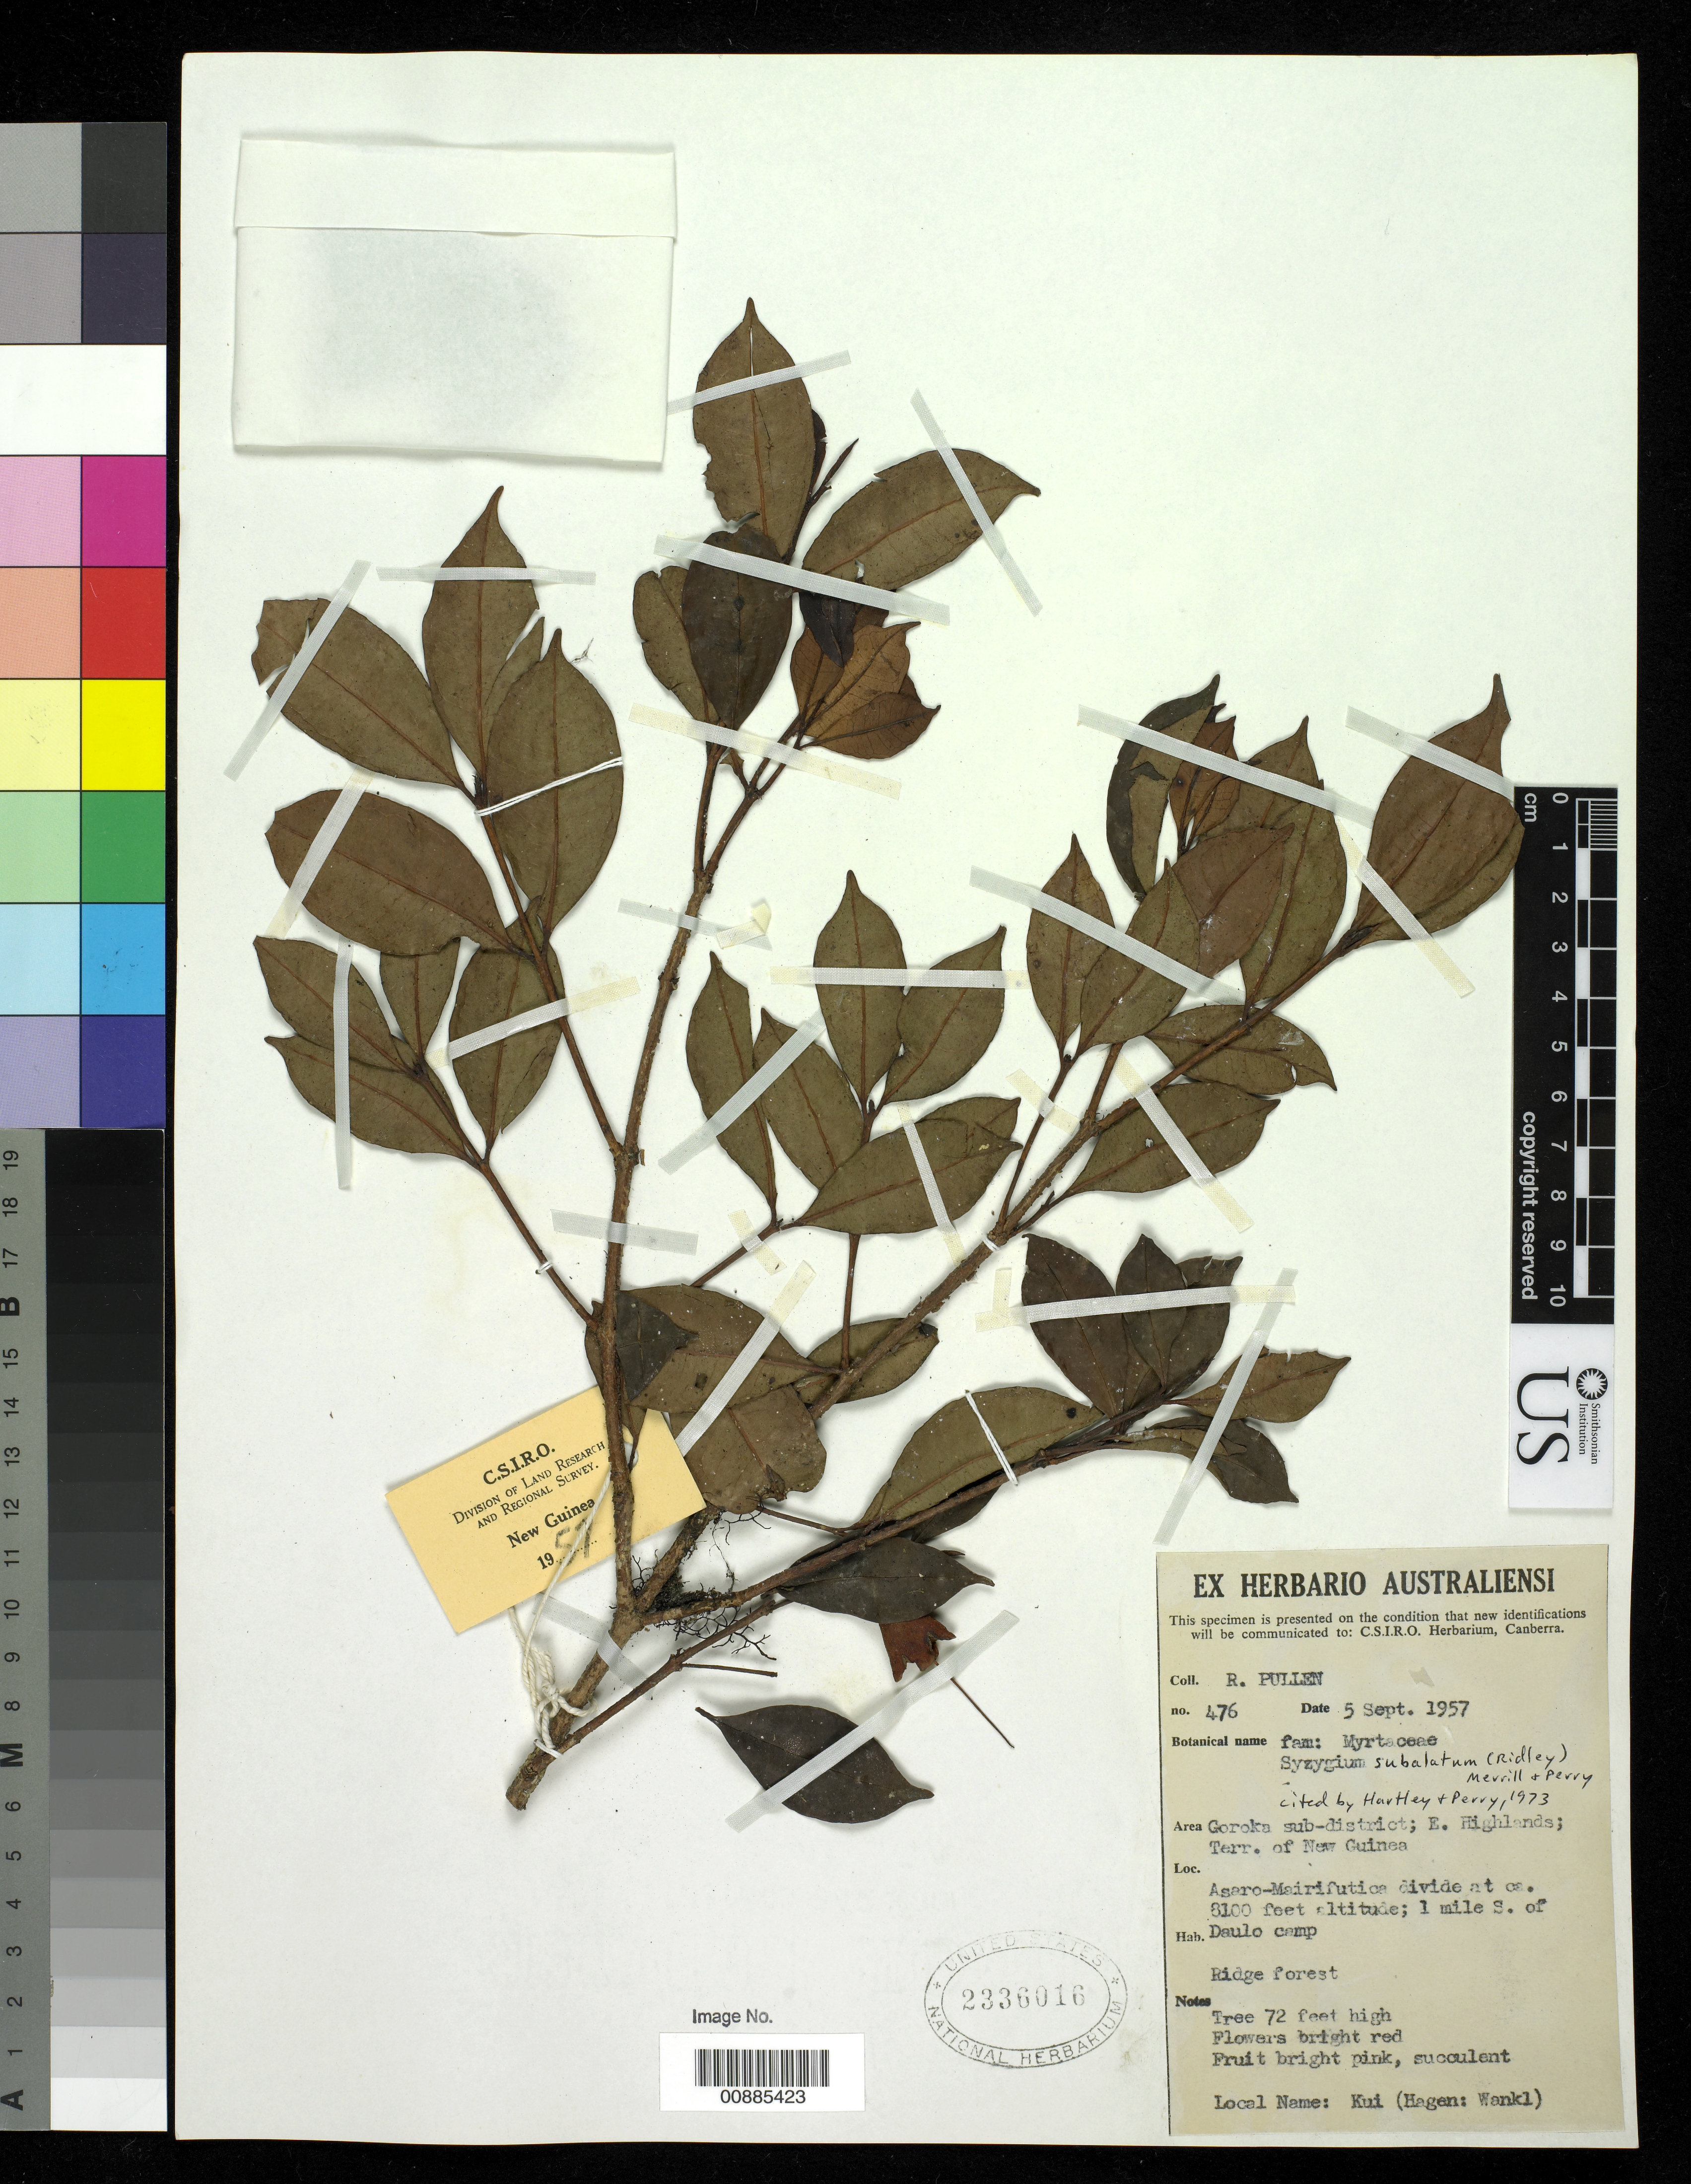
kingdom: Plantae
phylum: Tracheophyta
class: Magnoliopsida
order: Myrtales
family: Myrtaceae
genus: Syzygium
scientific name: Syzygium subalatum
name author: (Ridl.) Merr. & L.M. Perry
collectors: R. Pullen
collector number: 476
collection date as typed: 05 Sep 1957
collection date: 1957-09-05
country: Papua New Guinea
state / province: Eastern Highlands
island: New Guinea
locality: Goroka subdistrict; Asaro-Mairifutica divide. 1 mile S. of Daulo camp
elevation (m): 2469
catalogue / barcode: US 2336016